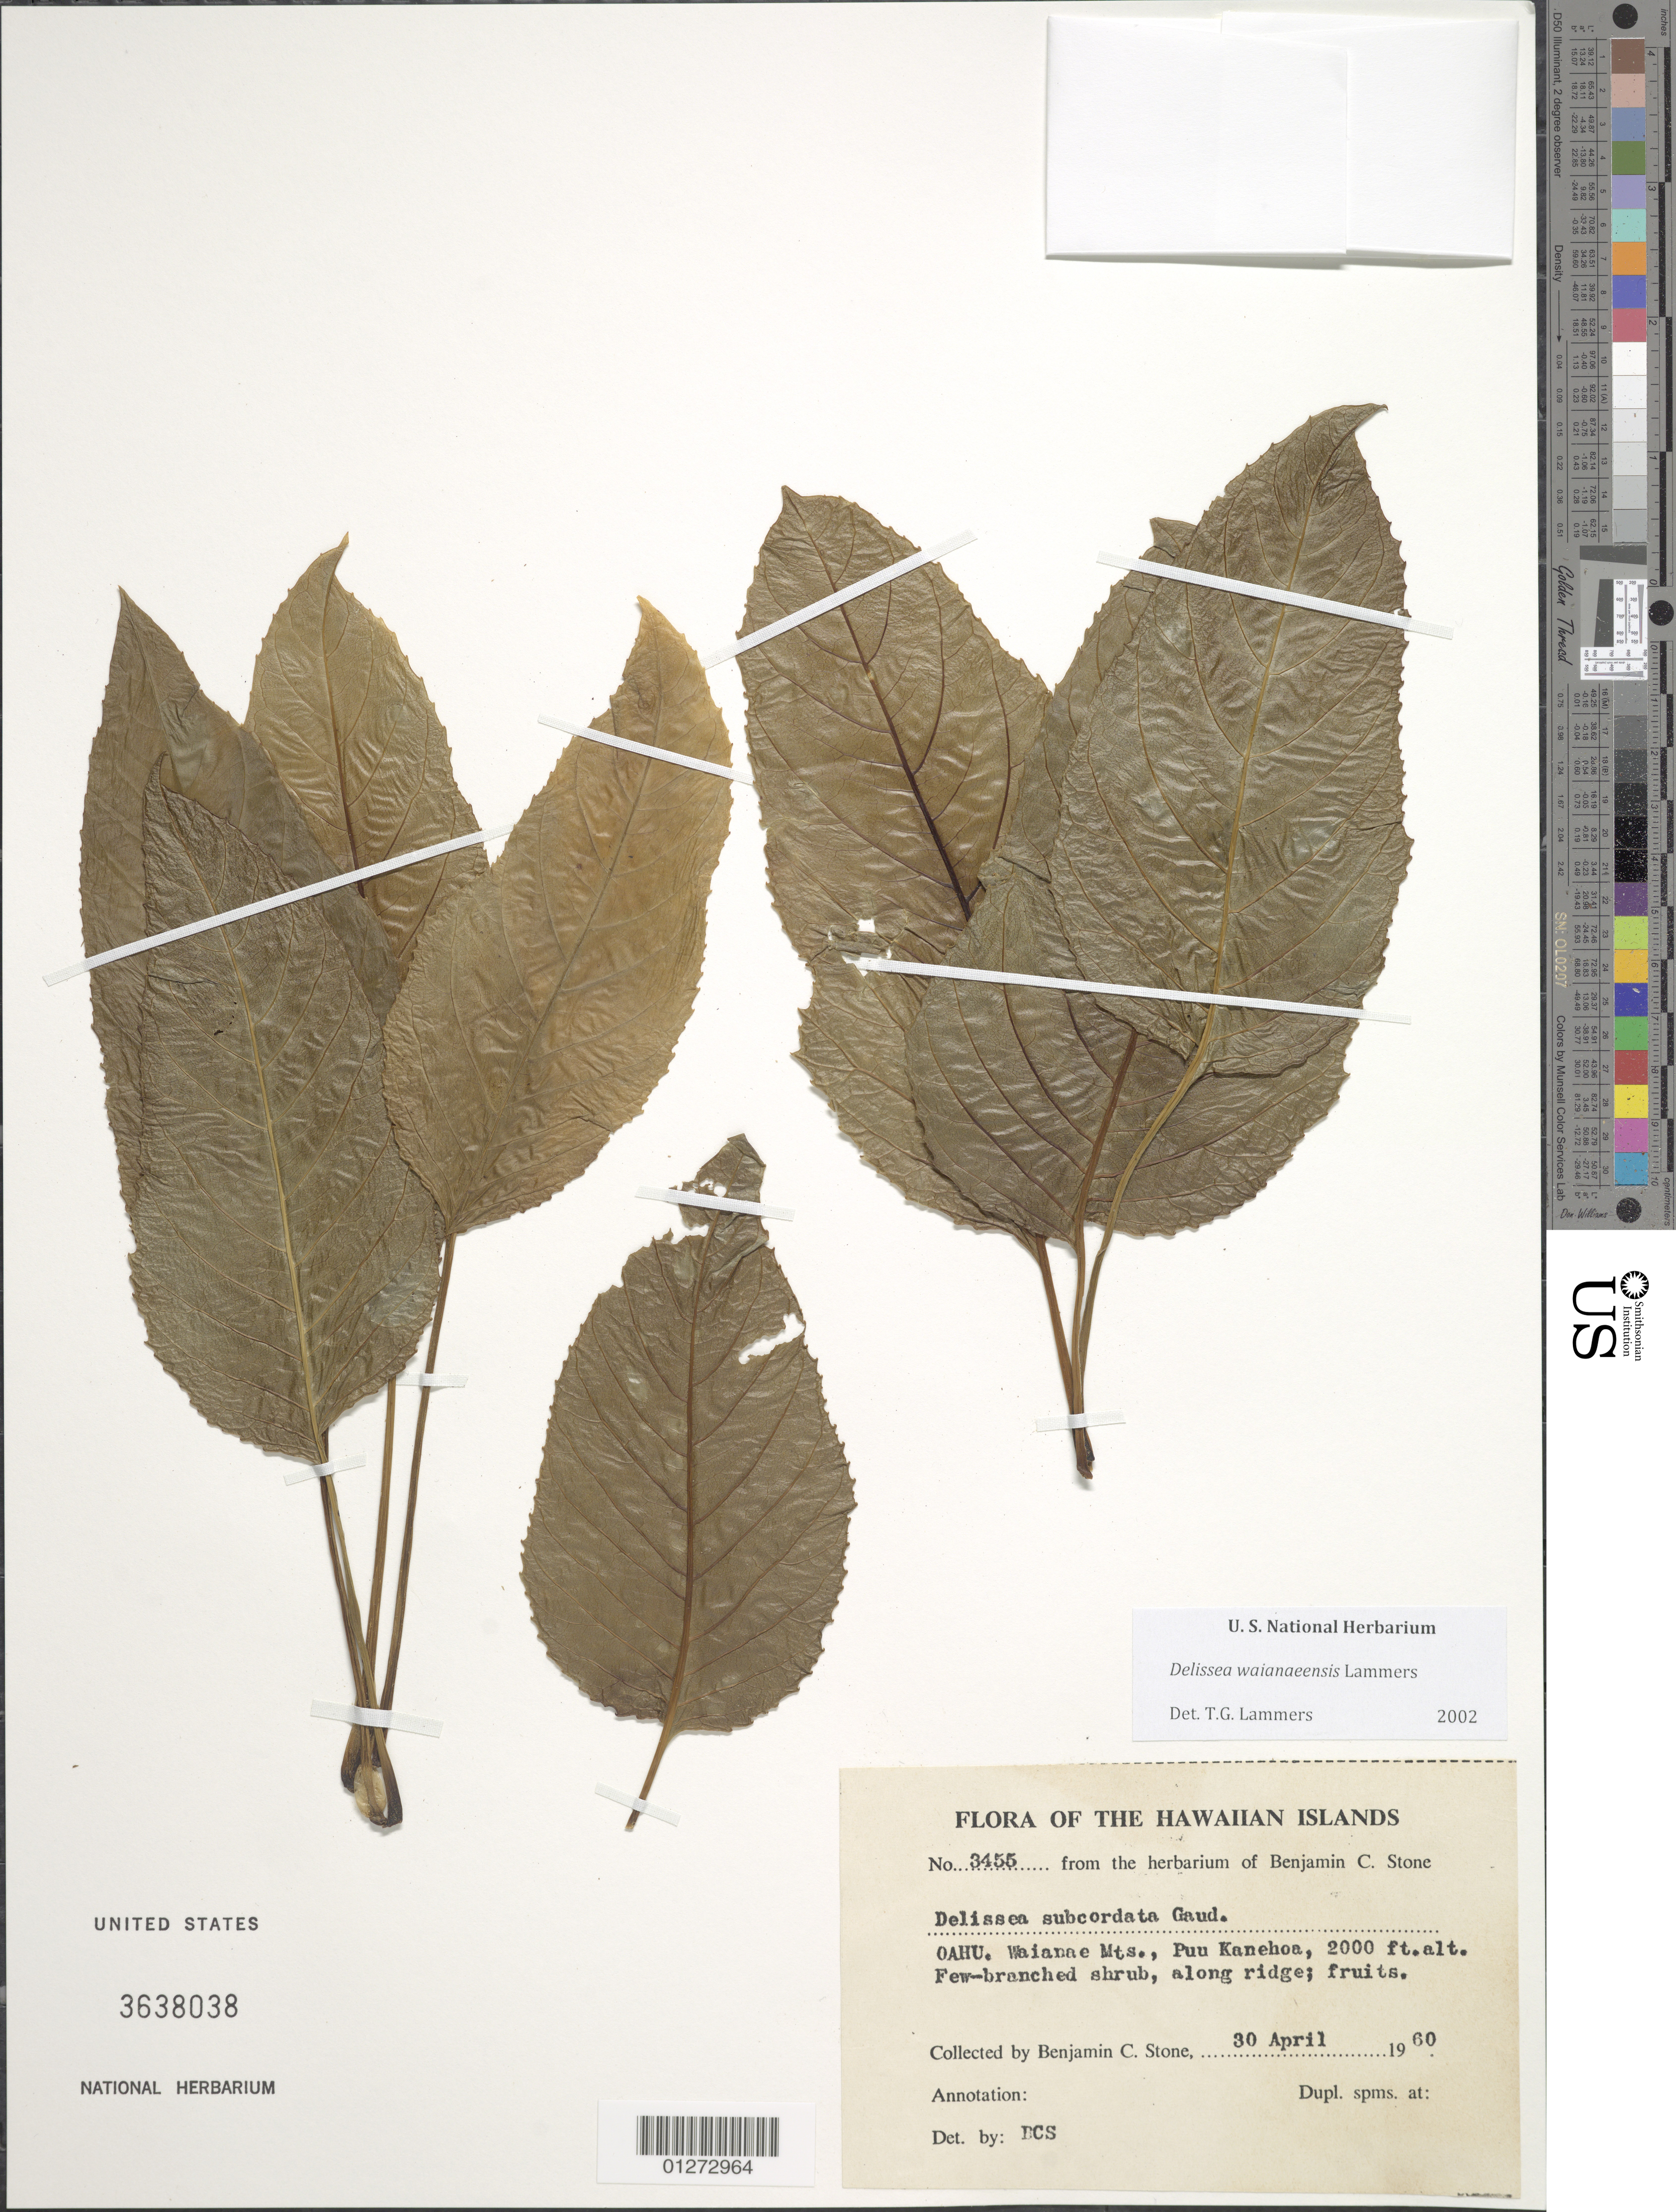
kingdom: Plantae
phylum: Tracheophyta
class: Magnoliopsida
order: Asterales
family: Campanulaceae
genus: Delissea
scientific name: Delissea waianaeensis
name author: Lammers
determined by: Lammers, T. G.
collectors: B. C. Stone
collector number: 3455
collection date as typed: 30 Apr 1960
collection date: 1960-04-30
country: United States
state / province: Hawaii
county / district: Honolulu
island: Oahu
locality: Waianae Mts., Puu Kanehoa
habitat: Along ridge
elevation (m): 610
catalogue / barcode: US 3638038